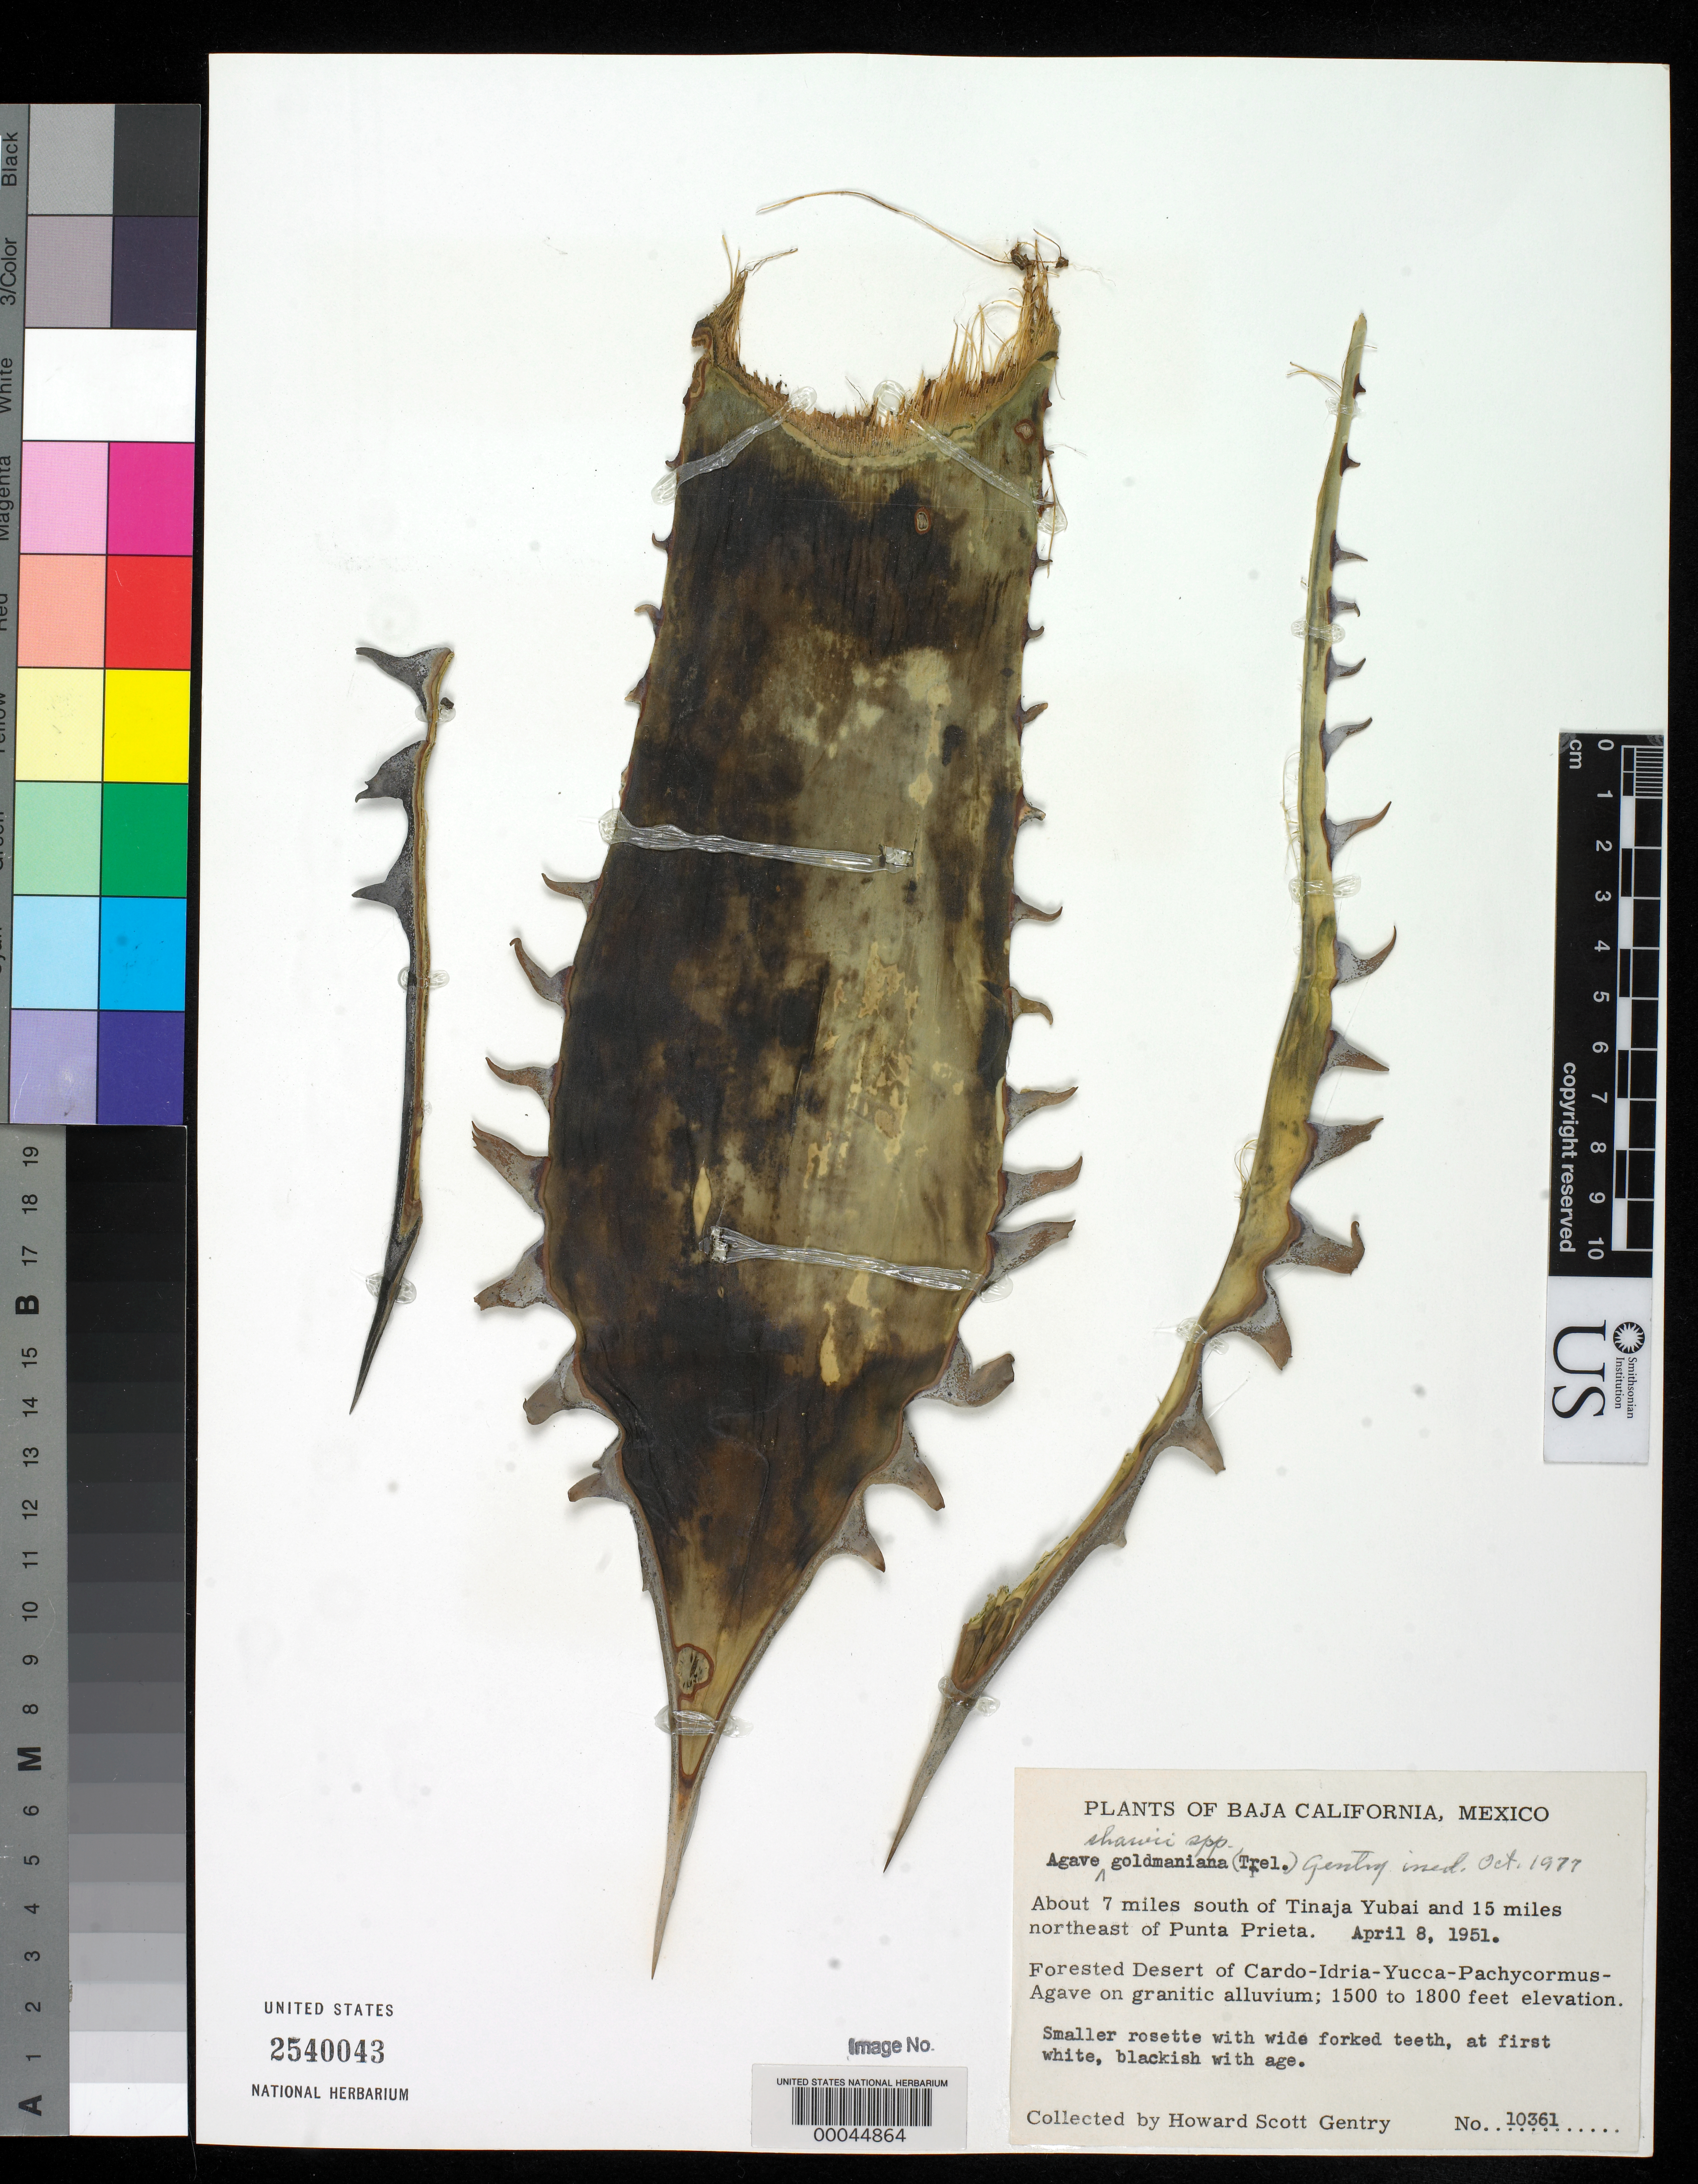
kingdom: Plantae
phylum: Tracheophyta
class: Liliopsida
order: Asparagales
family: Asparagaceae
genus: Agave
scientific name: Agave shawii subsp. goldmaniana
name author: (Trel.) Gentry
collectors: H. S. Gentry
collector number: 10361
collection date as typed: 08 Apr 1951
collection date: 1951-04-08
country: Mexico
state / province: Baja California Norte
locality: About 7 mi S of Tinaja Yubai and 15 mi NE of Punta Prieta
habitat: Forested desert on granitic alluvium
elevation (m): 457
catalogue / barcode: US 2540043